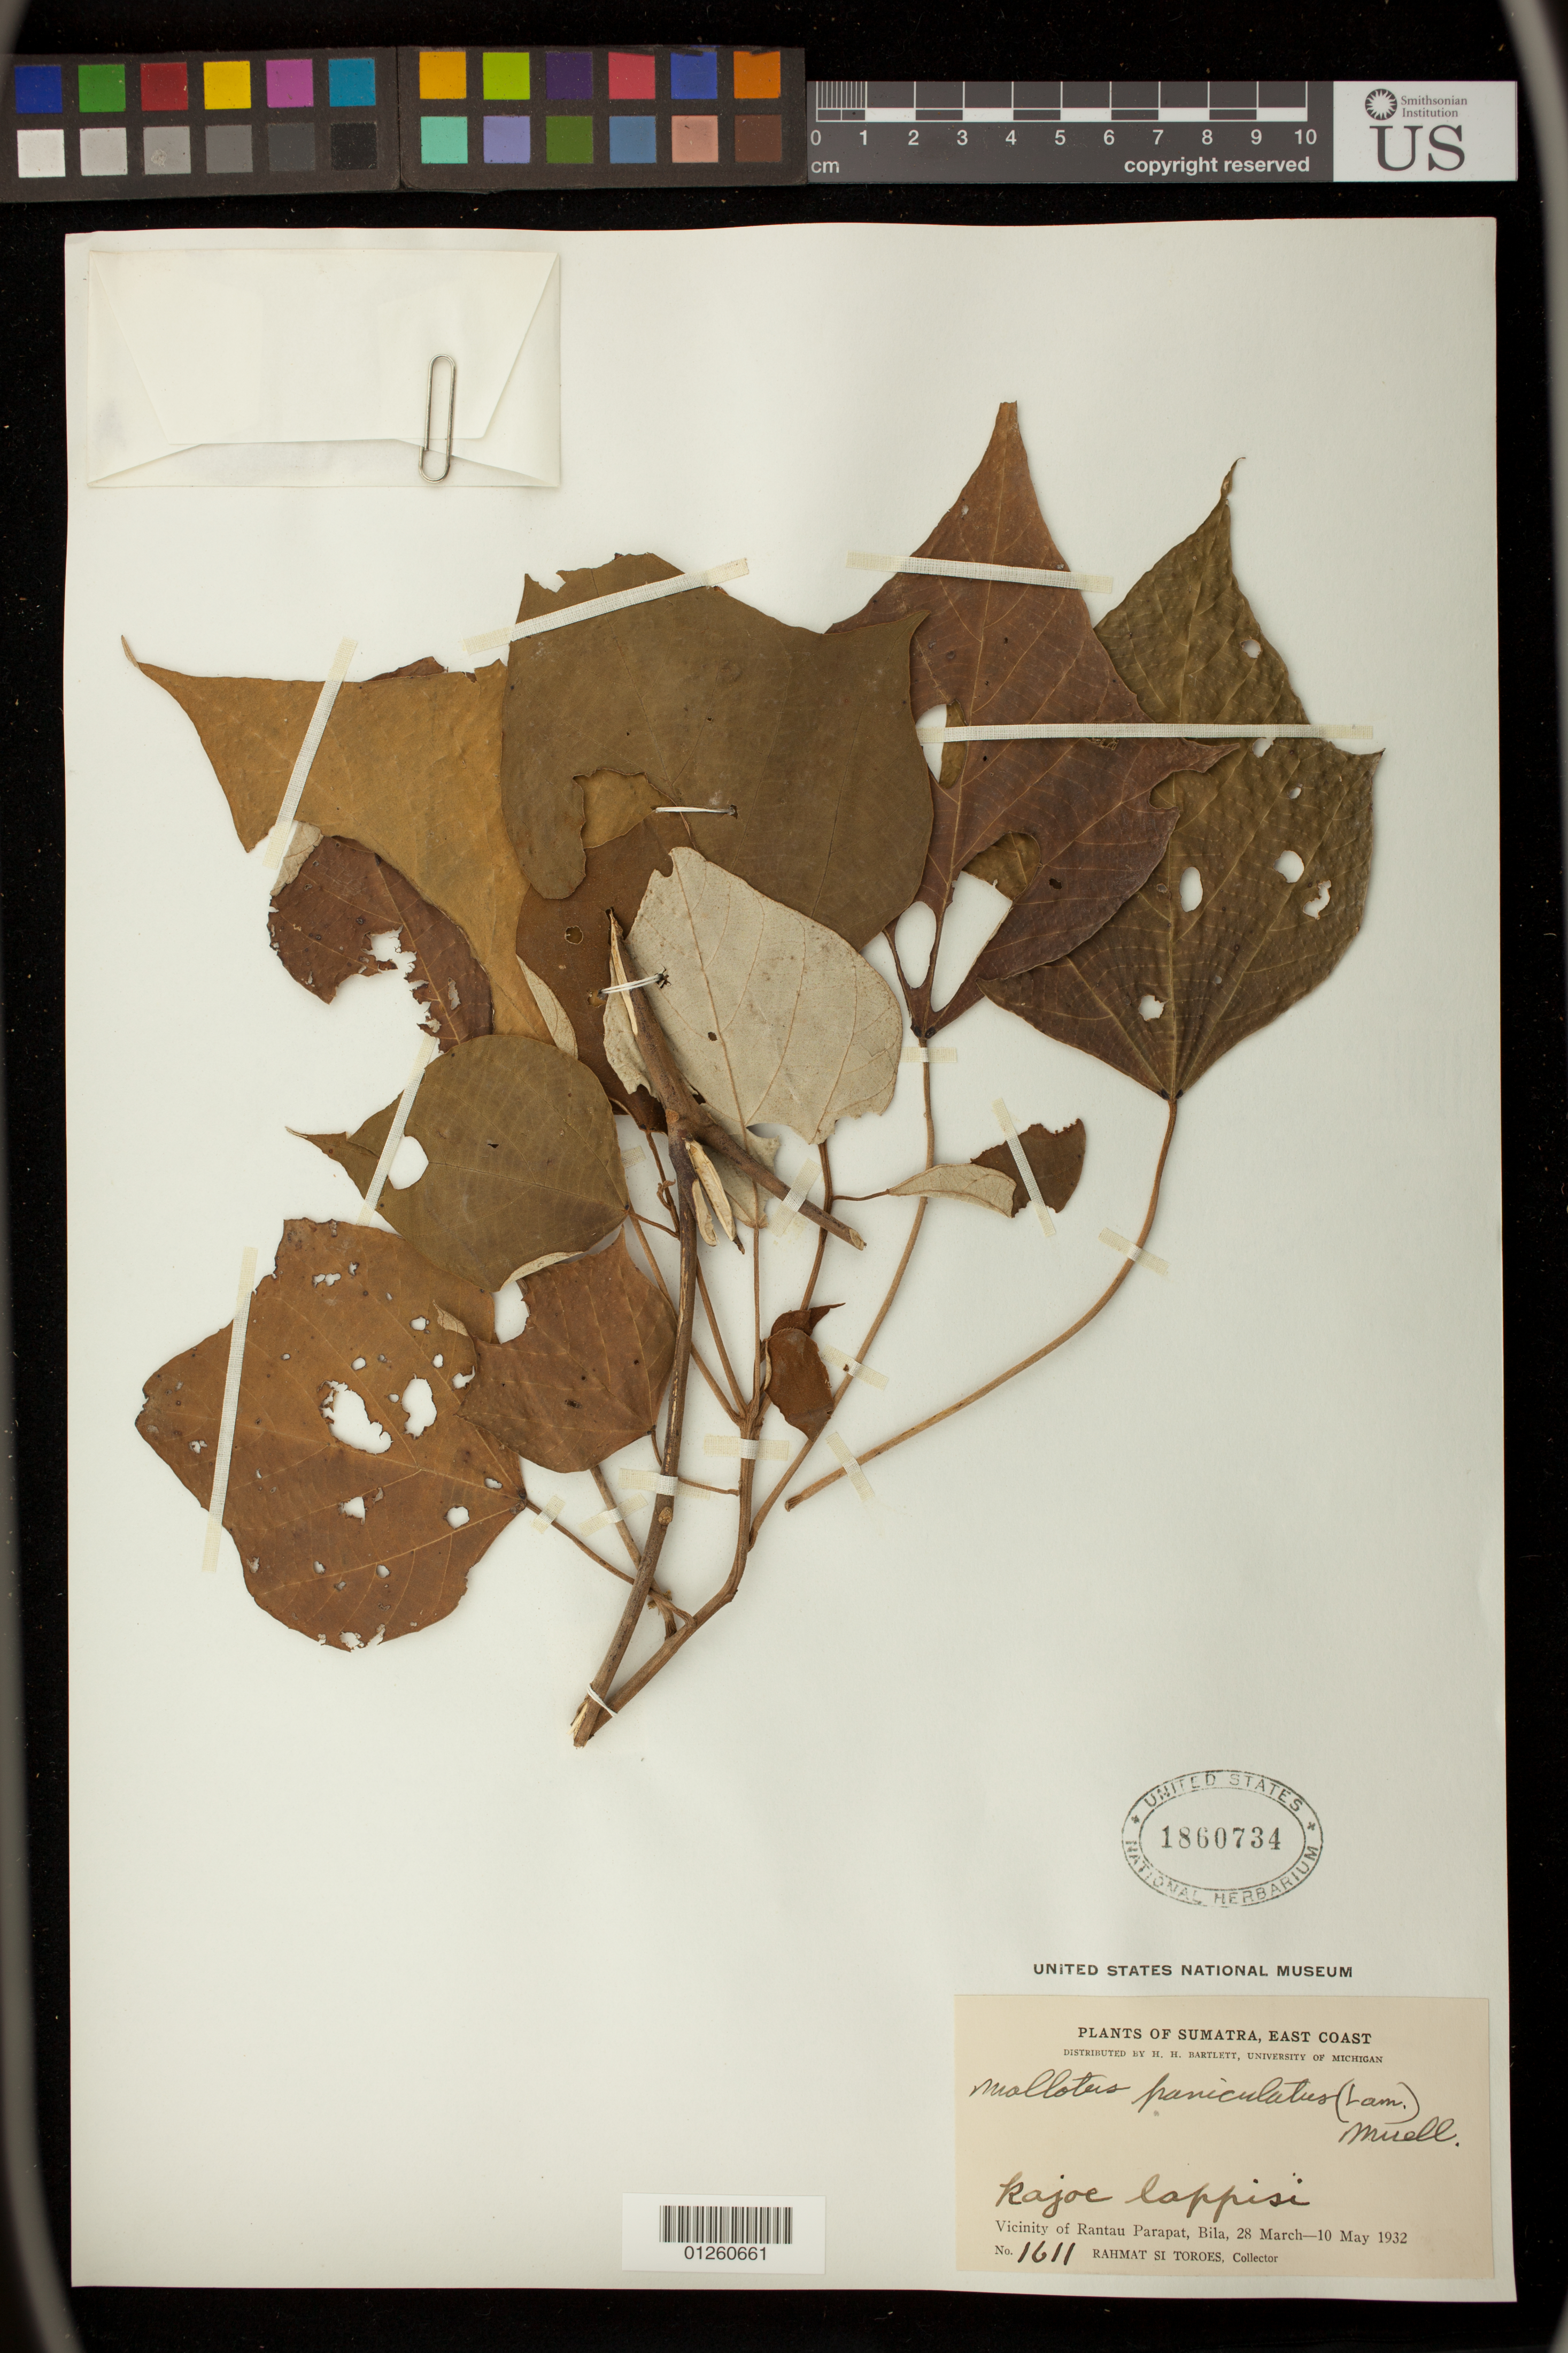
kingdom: Plantae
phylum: Tracheophyta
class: Magnoliopsida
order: Malpighiales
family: Euphorbiaceae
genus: Mallotus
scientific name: Mallotus paniculatus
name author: (Lam.) Müll. Arg.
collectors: Rahmat Si Boeea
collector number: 1611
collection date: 1932-03-28/1932-05-10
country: Indonesia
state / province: Sumatra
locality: Vicinity of Rantau Parapat, Bila.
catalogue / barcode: US 1860734